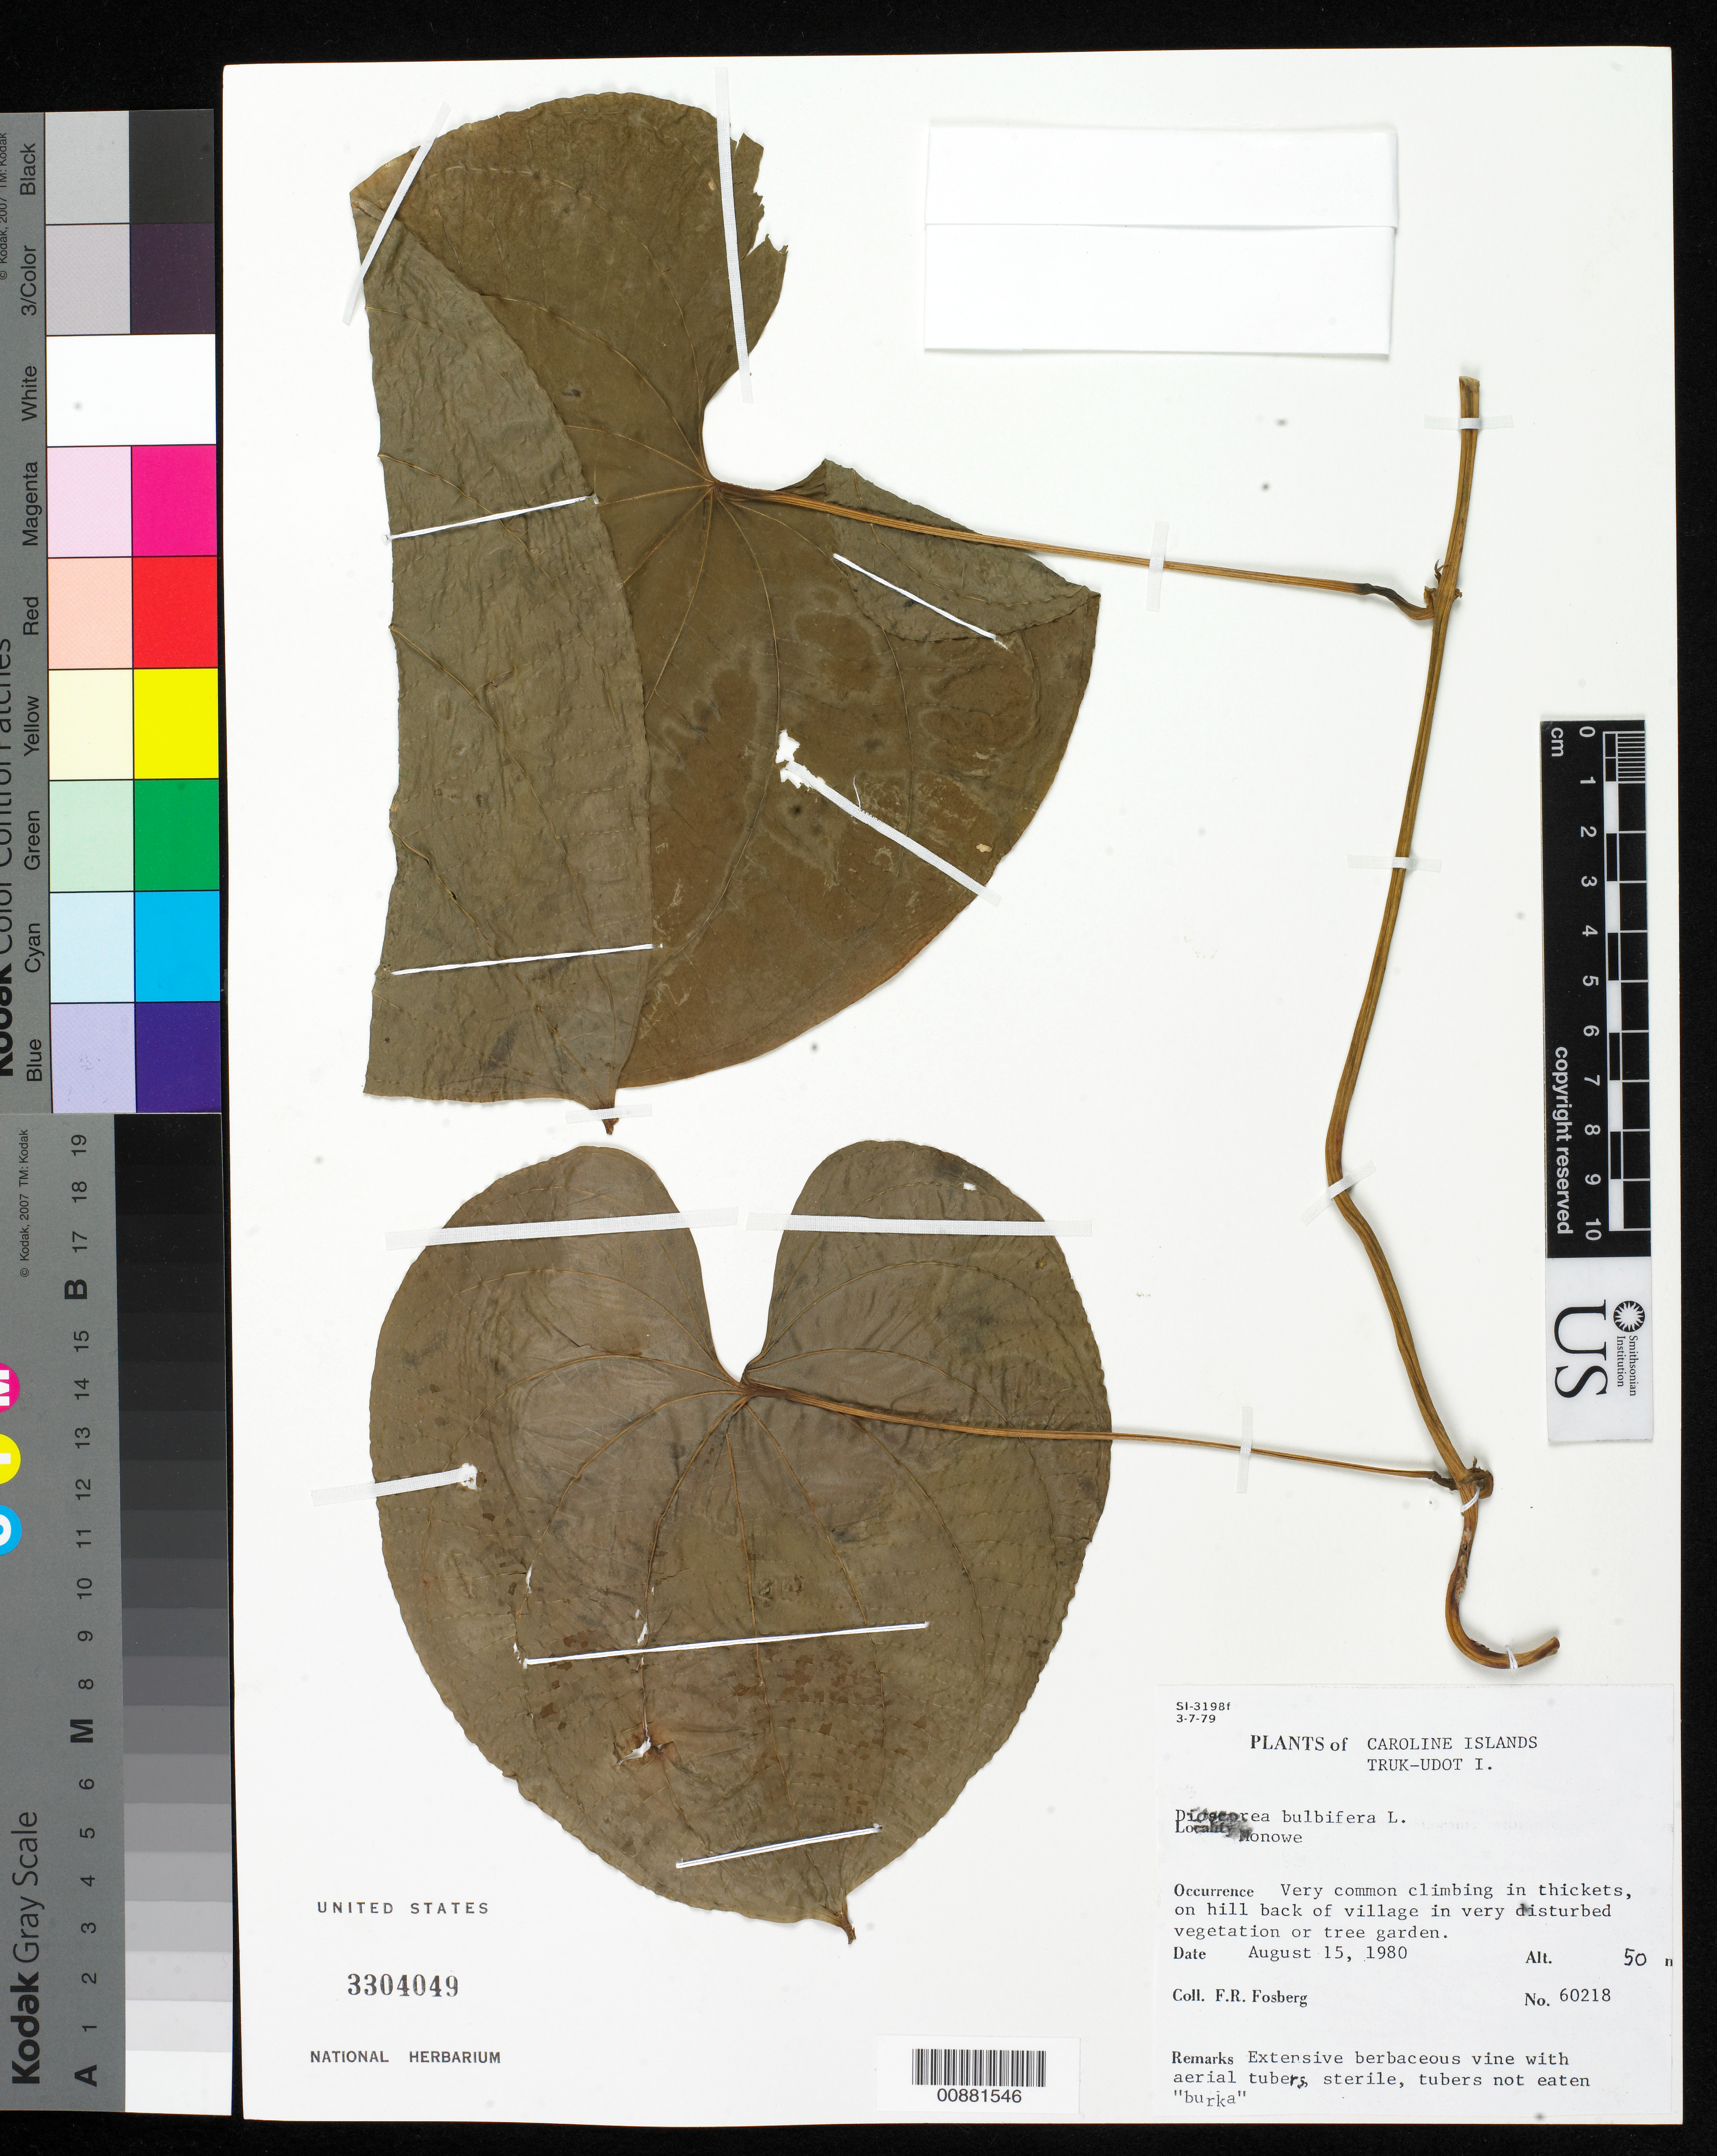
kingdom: Plantae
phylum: Tracheophyta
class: Liliopsida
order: Dioscoreales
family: Dioscoreaceae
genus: Dioscorea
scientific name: Dioscorea bulbifera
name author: L.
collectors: F. R. Fosberg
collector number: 60218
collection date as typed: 15 Aug 1980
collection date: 1980-08-15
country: Micronesia, Federated States of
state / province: Truk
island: Udot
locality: Monowe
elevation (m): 50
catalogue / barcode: US 3304049